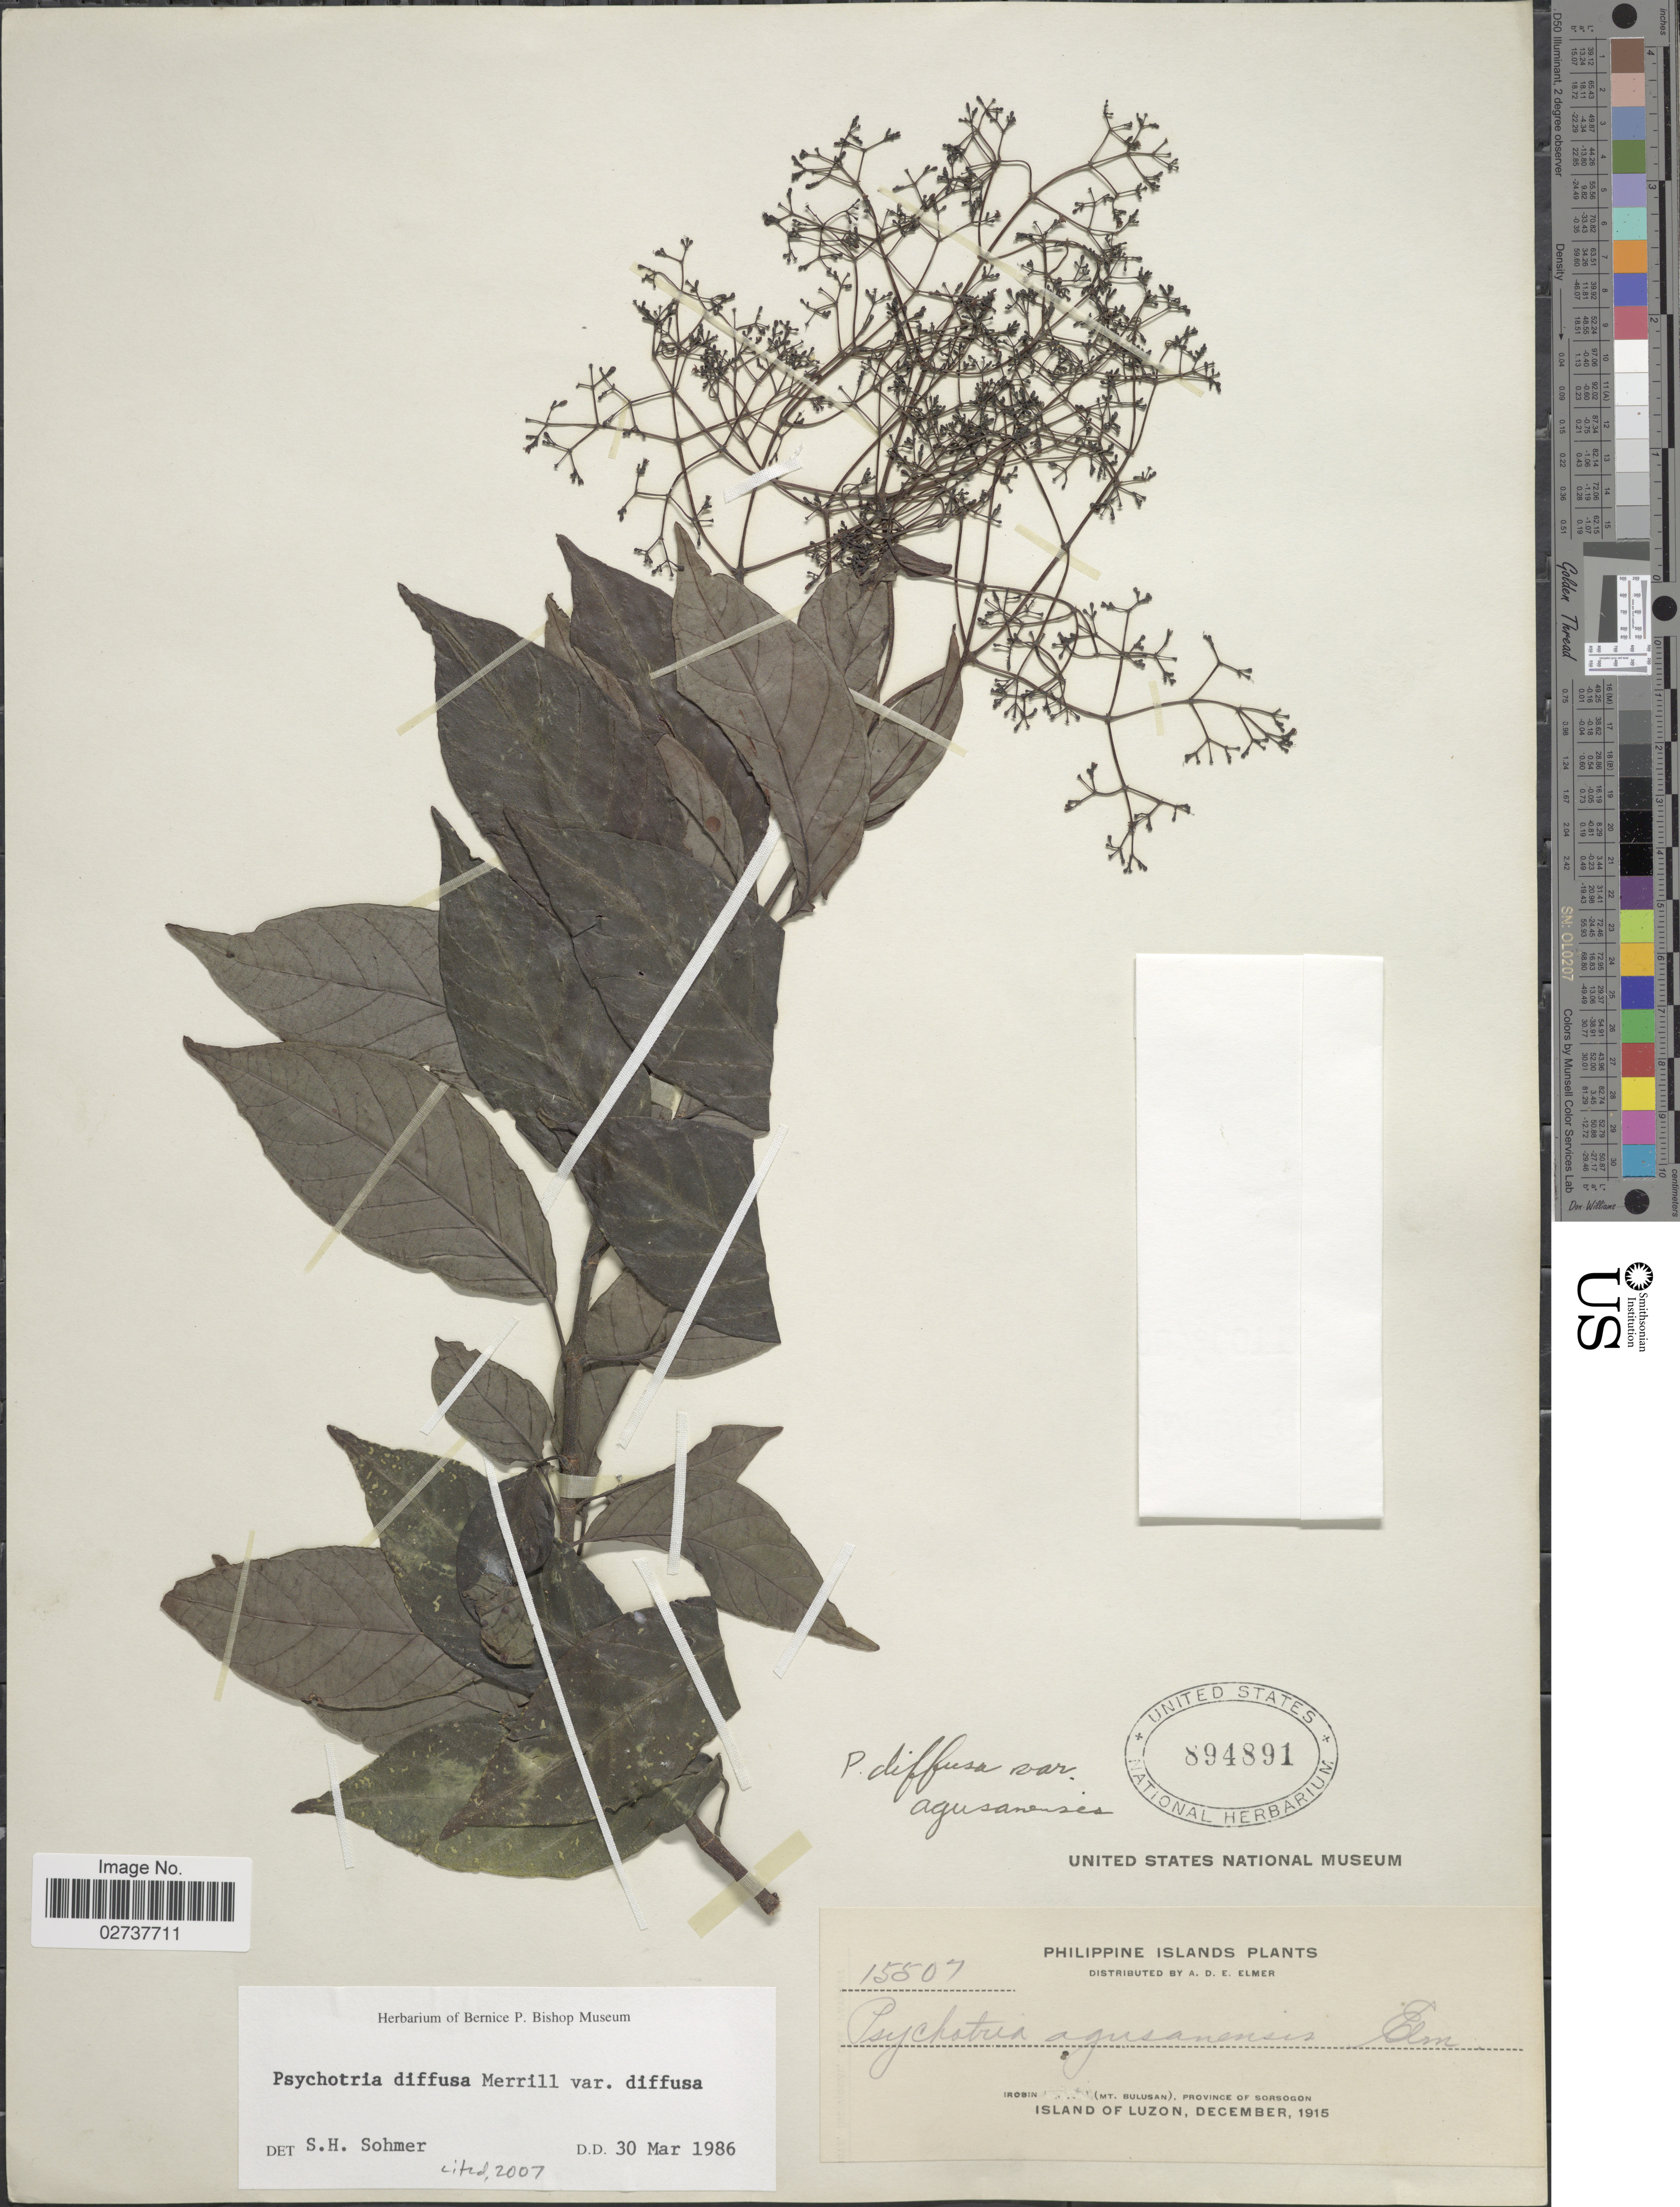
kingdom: Plantae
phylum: Tracheophyta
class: Magnoliopsida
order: Gentianales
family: Rubiaceae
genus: Psychotria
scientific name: Psychotria diffusa var. diffusa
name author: Merr.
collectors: A. D. E. Elmer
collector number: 15507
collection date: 1915-12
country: Philippines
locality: Irosin (Mt. Bulusan), Province of Sorsogon. Island of Luzon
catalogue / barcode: US 894891